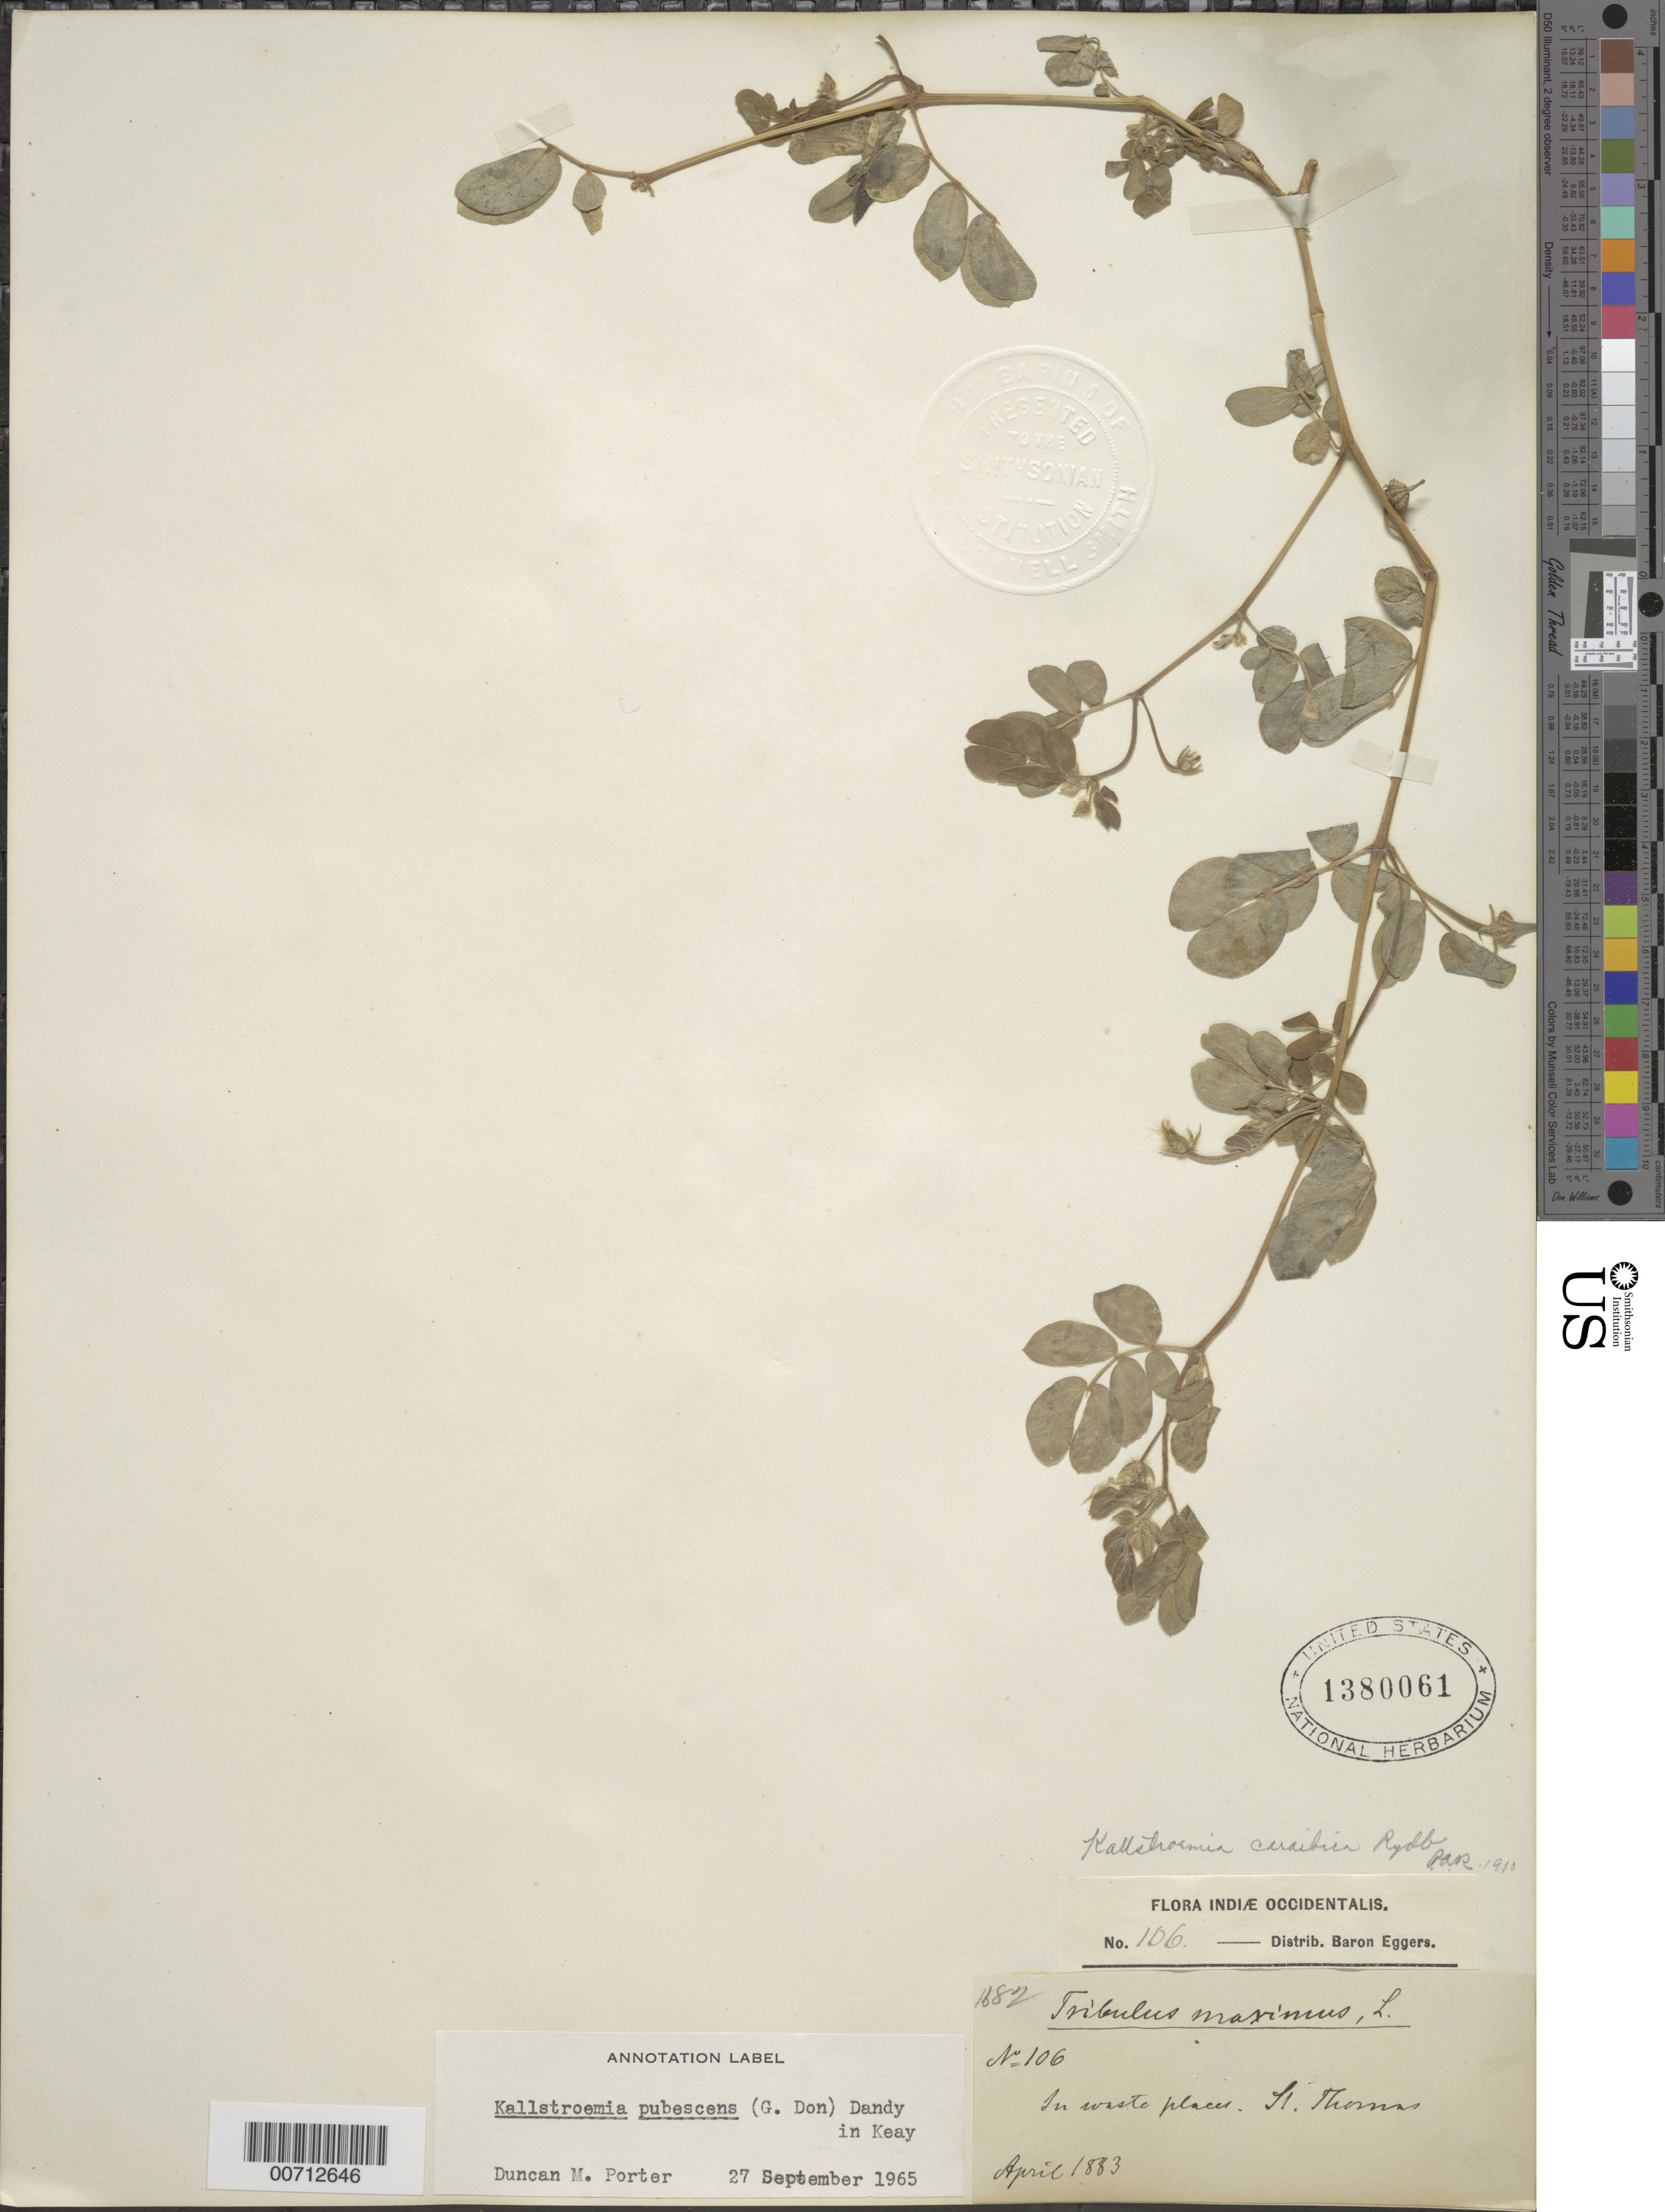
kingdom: Plantae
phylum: Tracheophyta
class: Magnoliopsida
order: Zygophyllales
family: Zygophyllaceae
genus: Kallstroemia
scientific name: Kallstroemia pubescens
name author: (G. Don) Dandy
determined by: Porter, D. M.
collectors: H. F. A. von Eggers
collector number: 106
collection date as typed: Apr 1883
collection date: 1883-04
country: U.S. Virgin Islands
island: St. Thomas Island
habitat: Waste places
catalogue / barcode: US 1380061